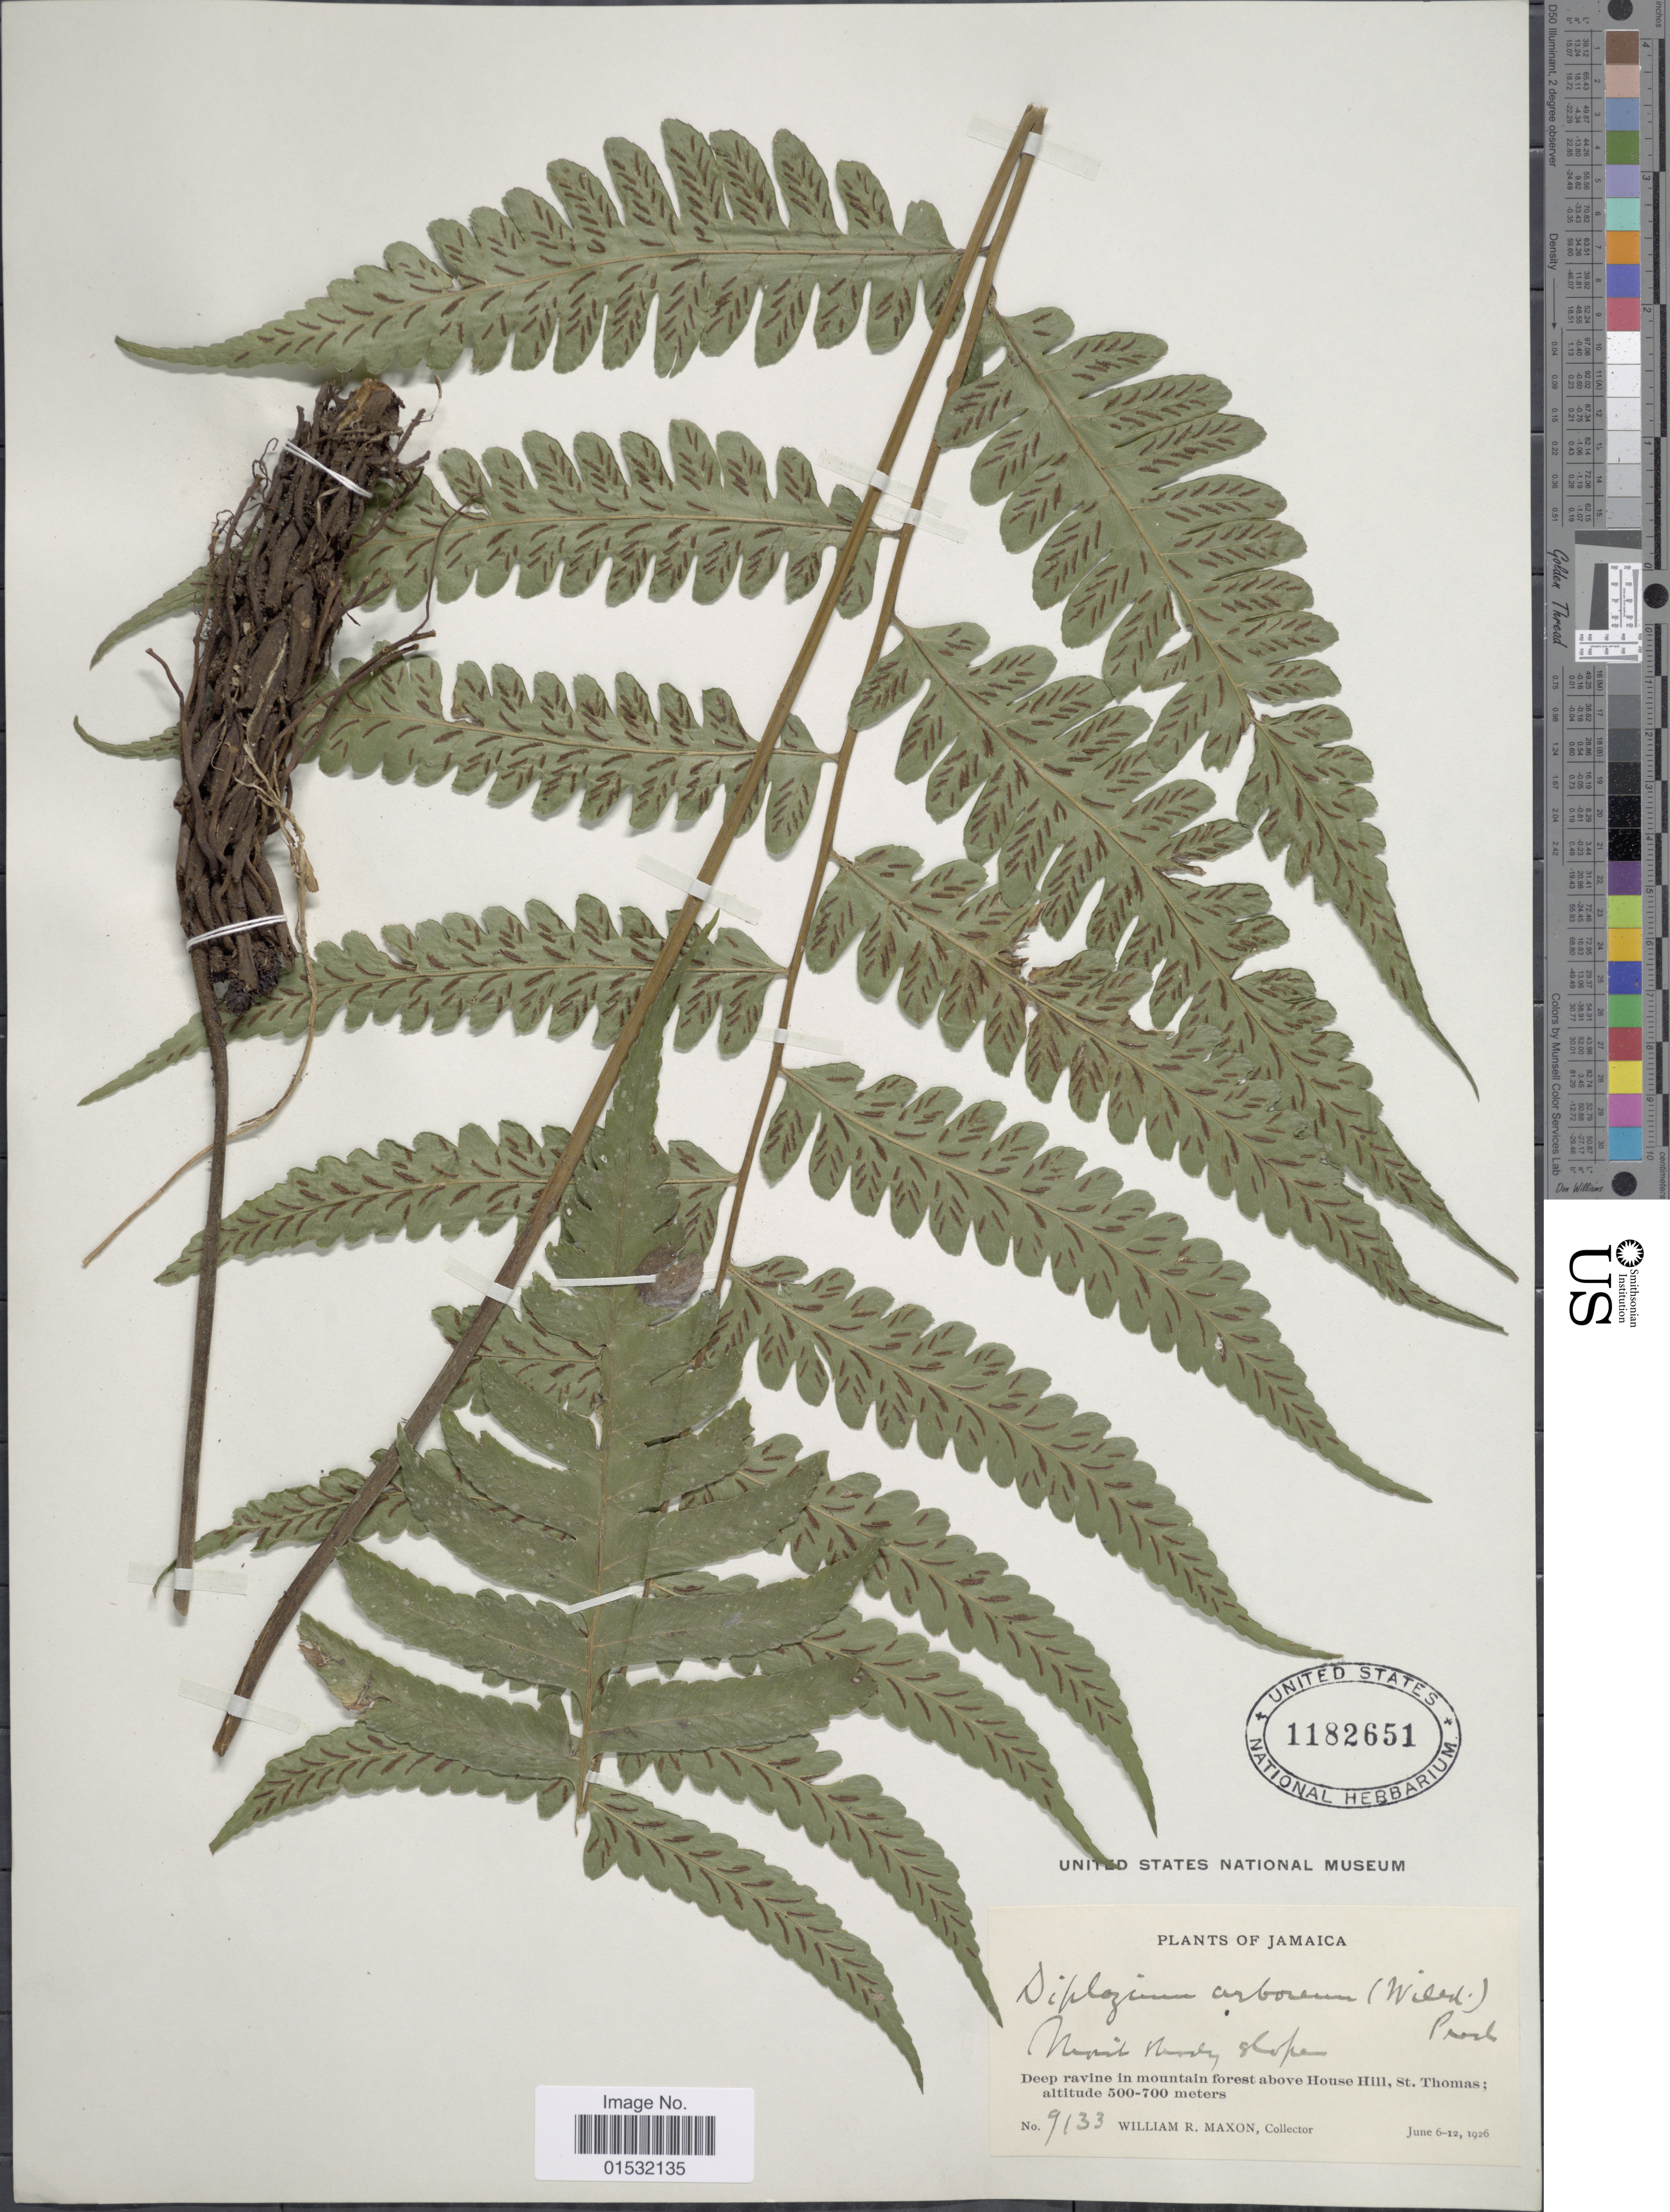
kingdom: Plantae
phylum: Tracheophyta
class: Polypodiopsida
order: Polypodiales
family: Athyriaceae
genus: Diplazium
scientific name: Diplazium cristatum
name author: (Desr.) Alston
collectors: W. R. Maxon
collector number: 9133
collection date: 1926-06-06/1926-06-12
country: Jamaica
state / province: Saint Thomas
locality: Deep ravine in mountain forest above House Hill, St. Thomas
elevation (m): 500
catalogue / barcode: US 1182651